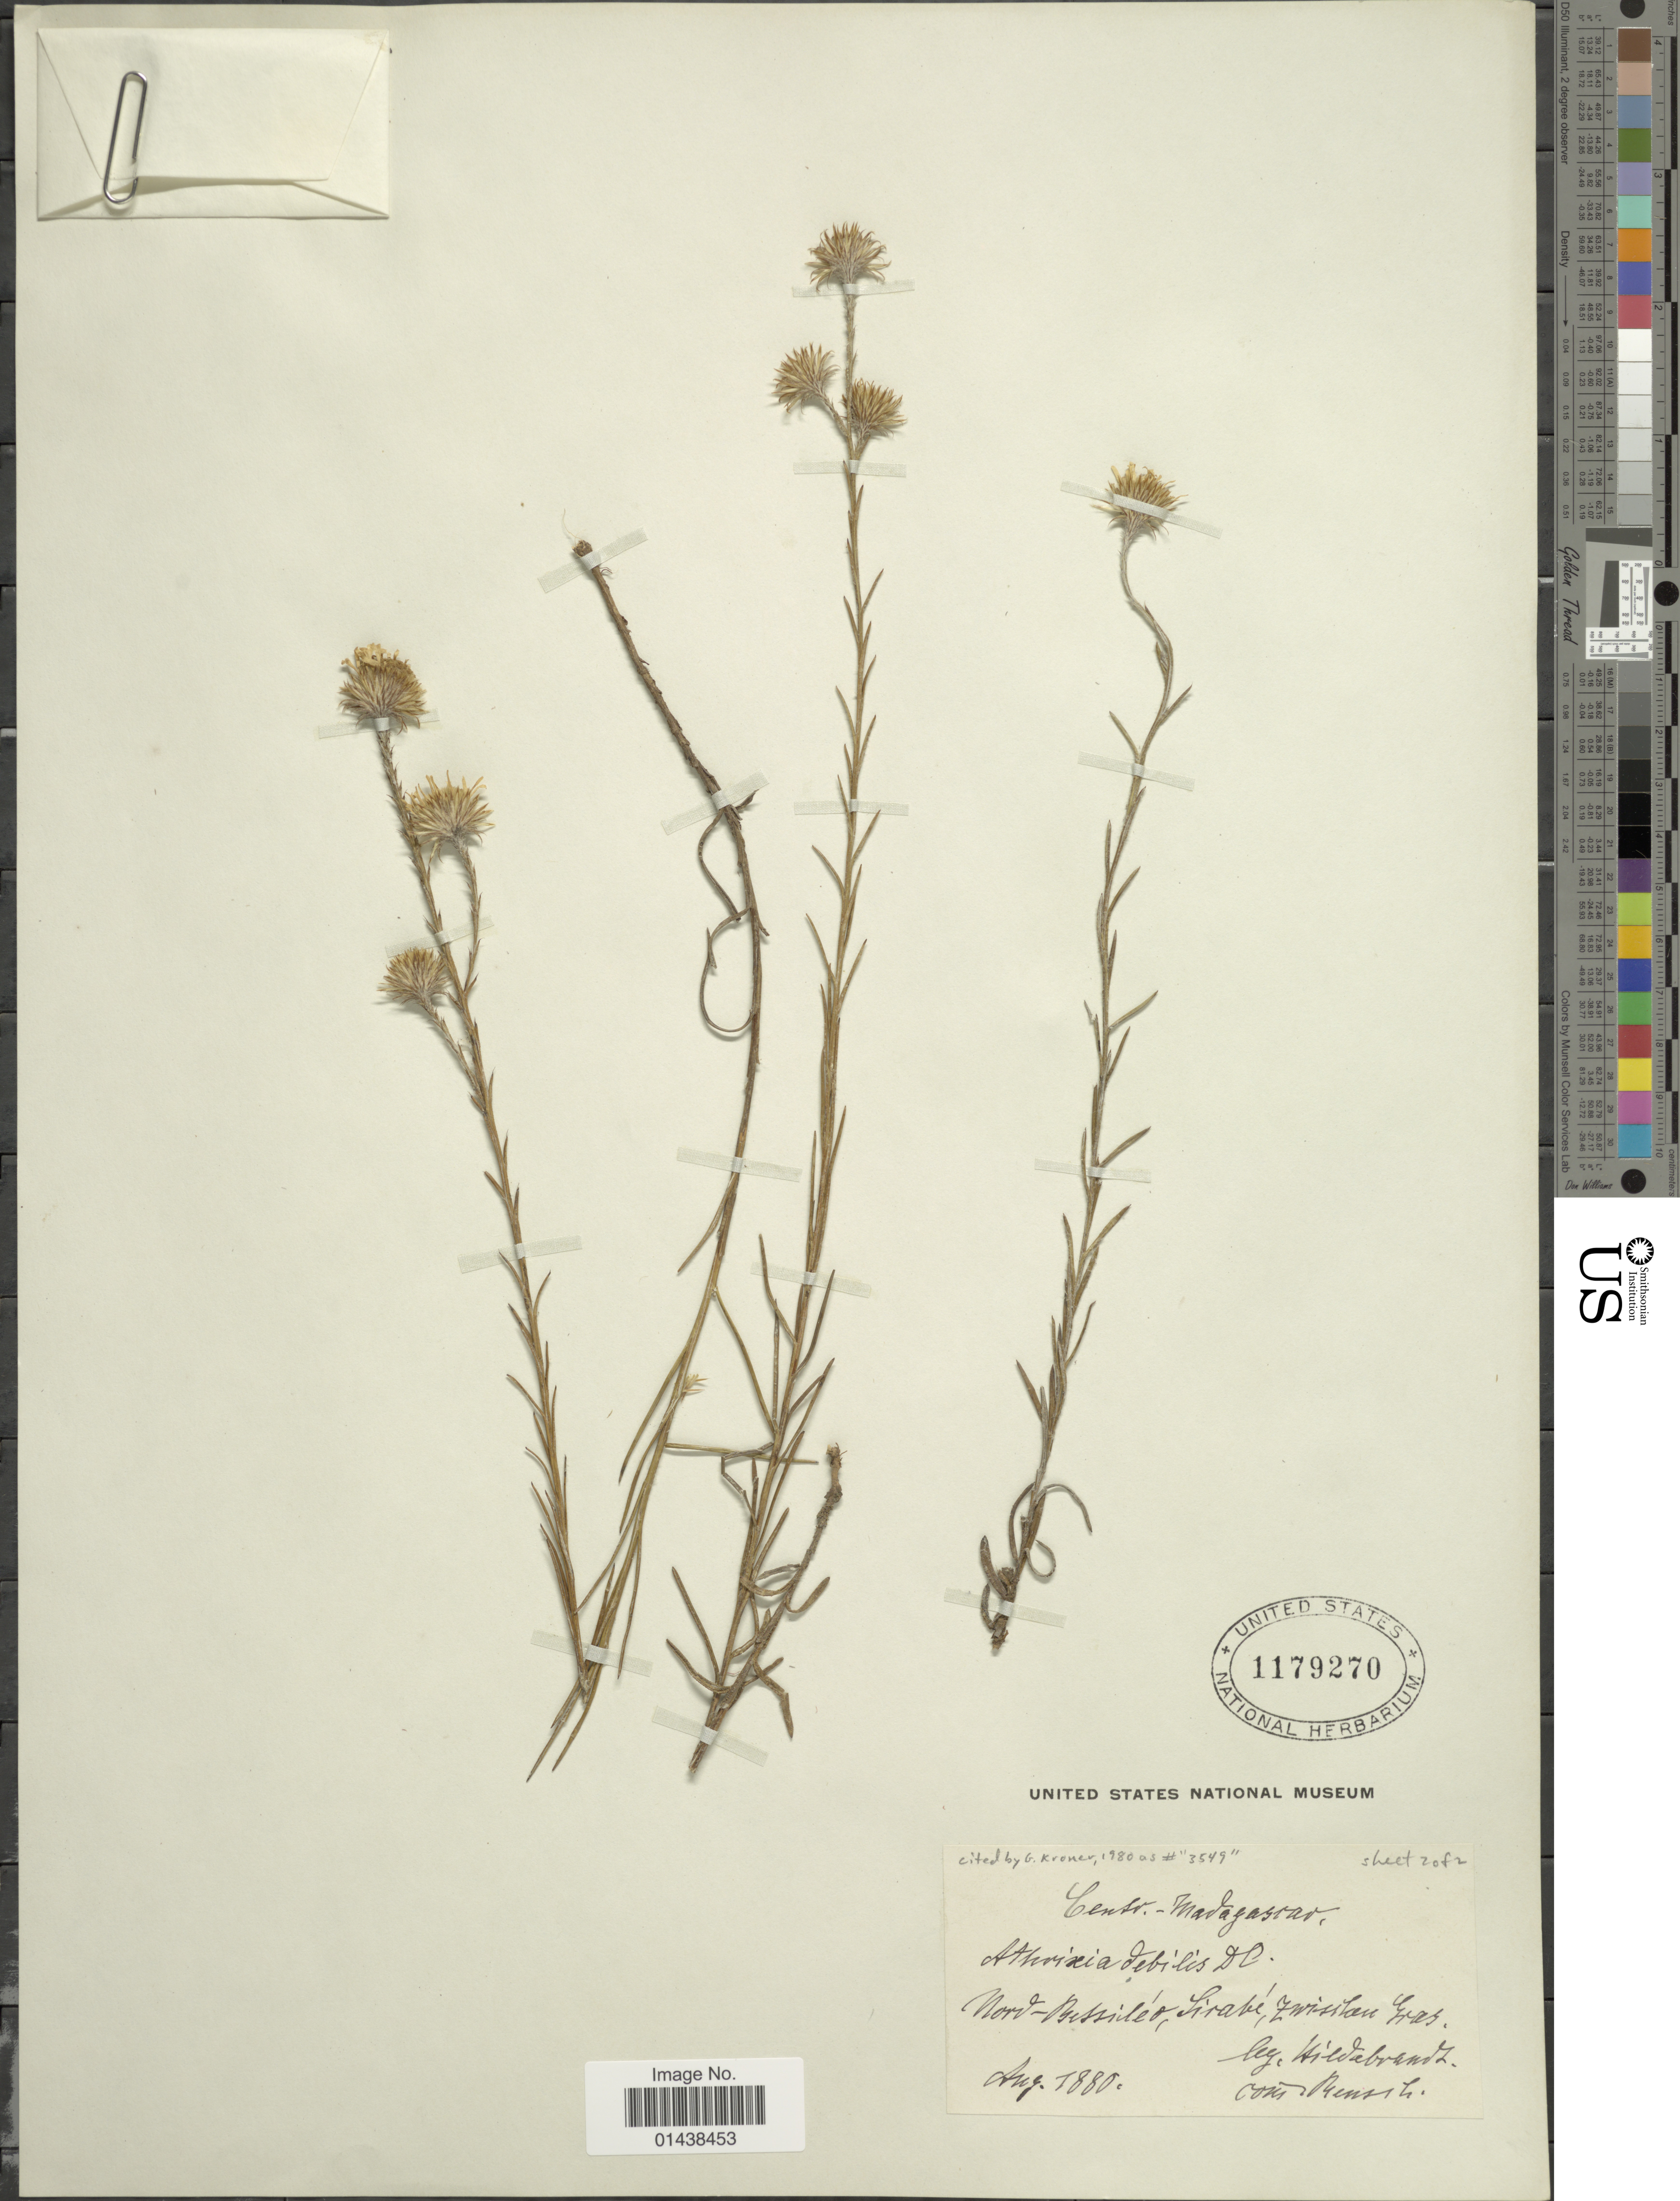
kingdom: Plantae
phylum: Tracheophyta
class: Magnoliopsida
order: Asterales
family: Asteraceae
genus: Athrixia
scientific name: Athrixia debilis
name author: DC.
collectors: J. Hildebrandt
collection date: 1880-08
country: Madagascar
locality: Nord - Betsileo : Sirabe, Zwischen Gras.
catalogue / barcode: US 1179270